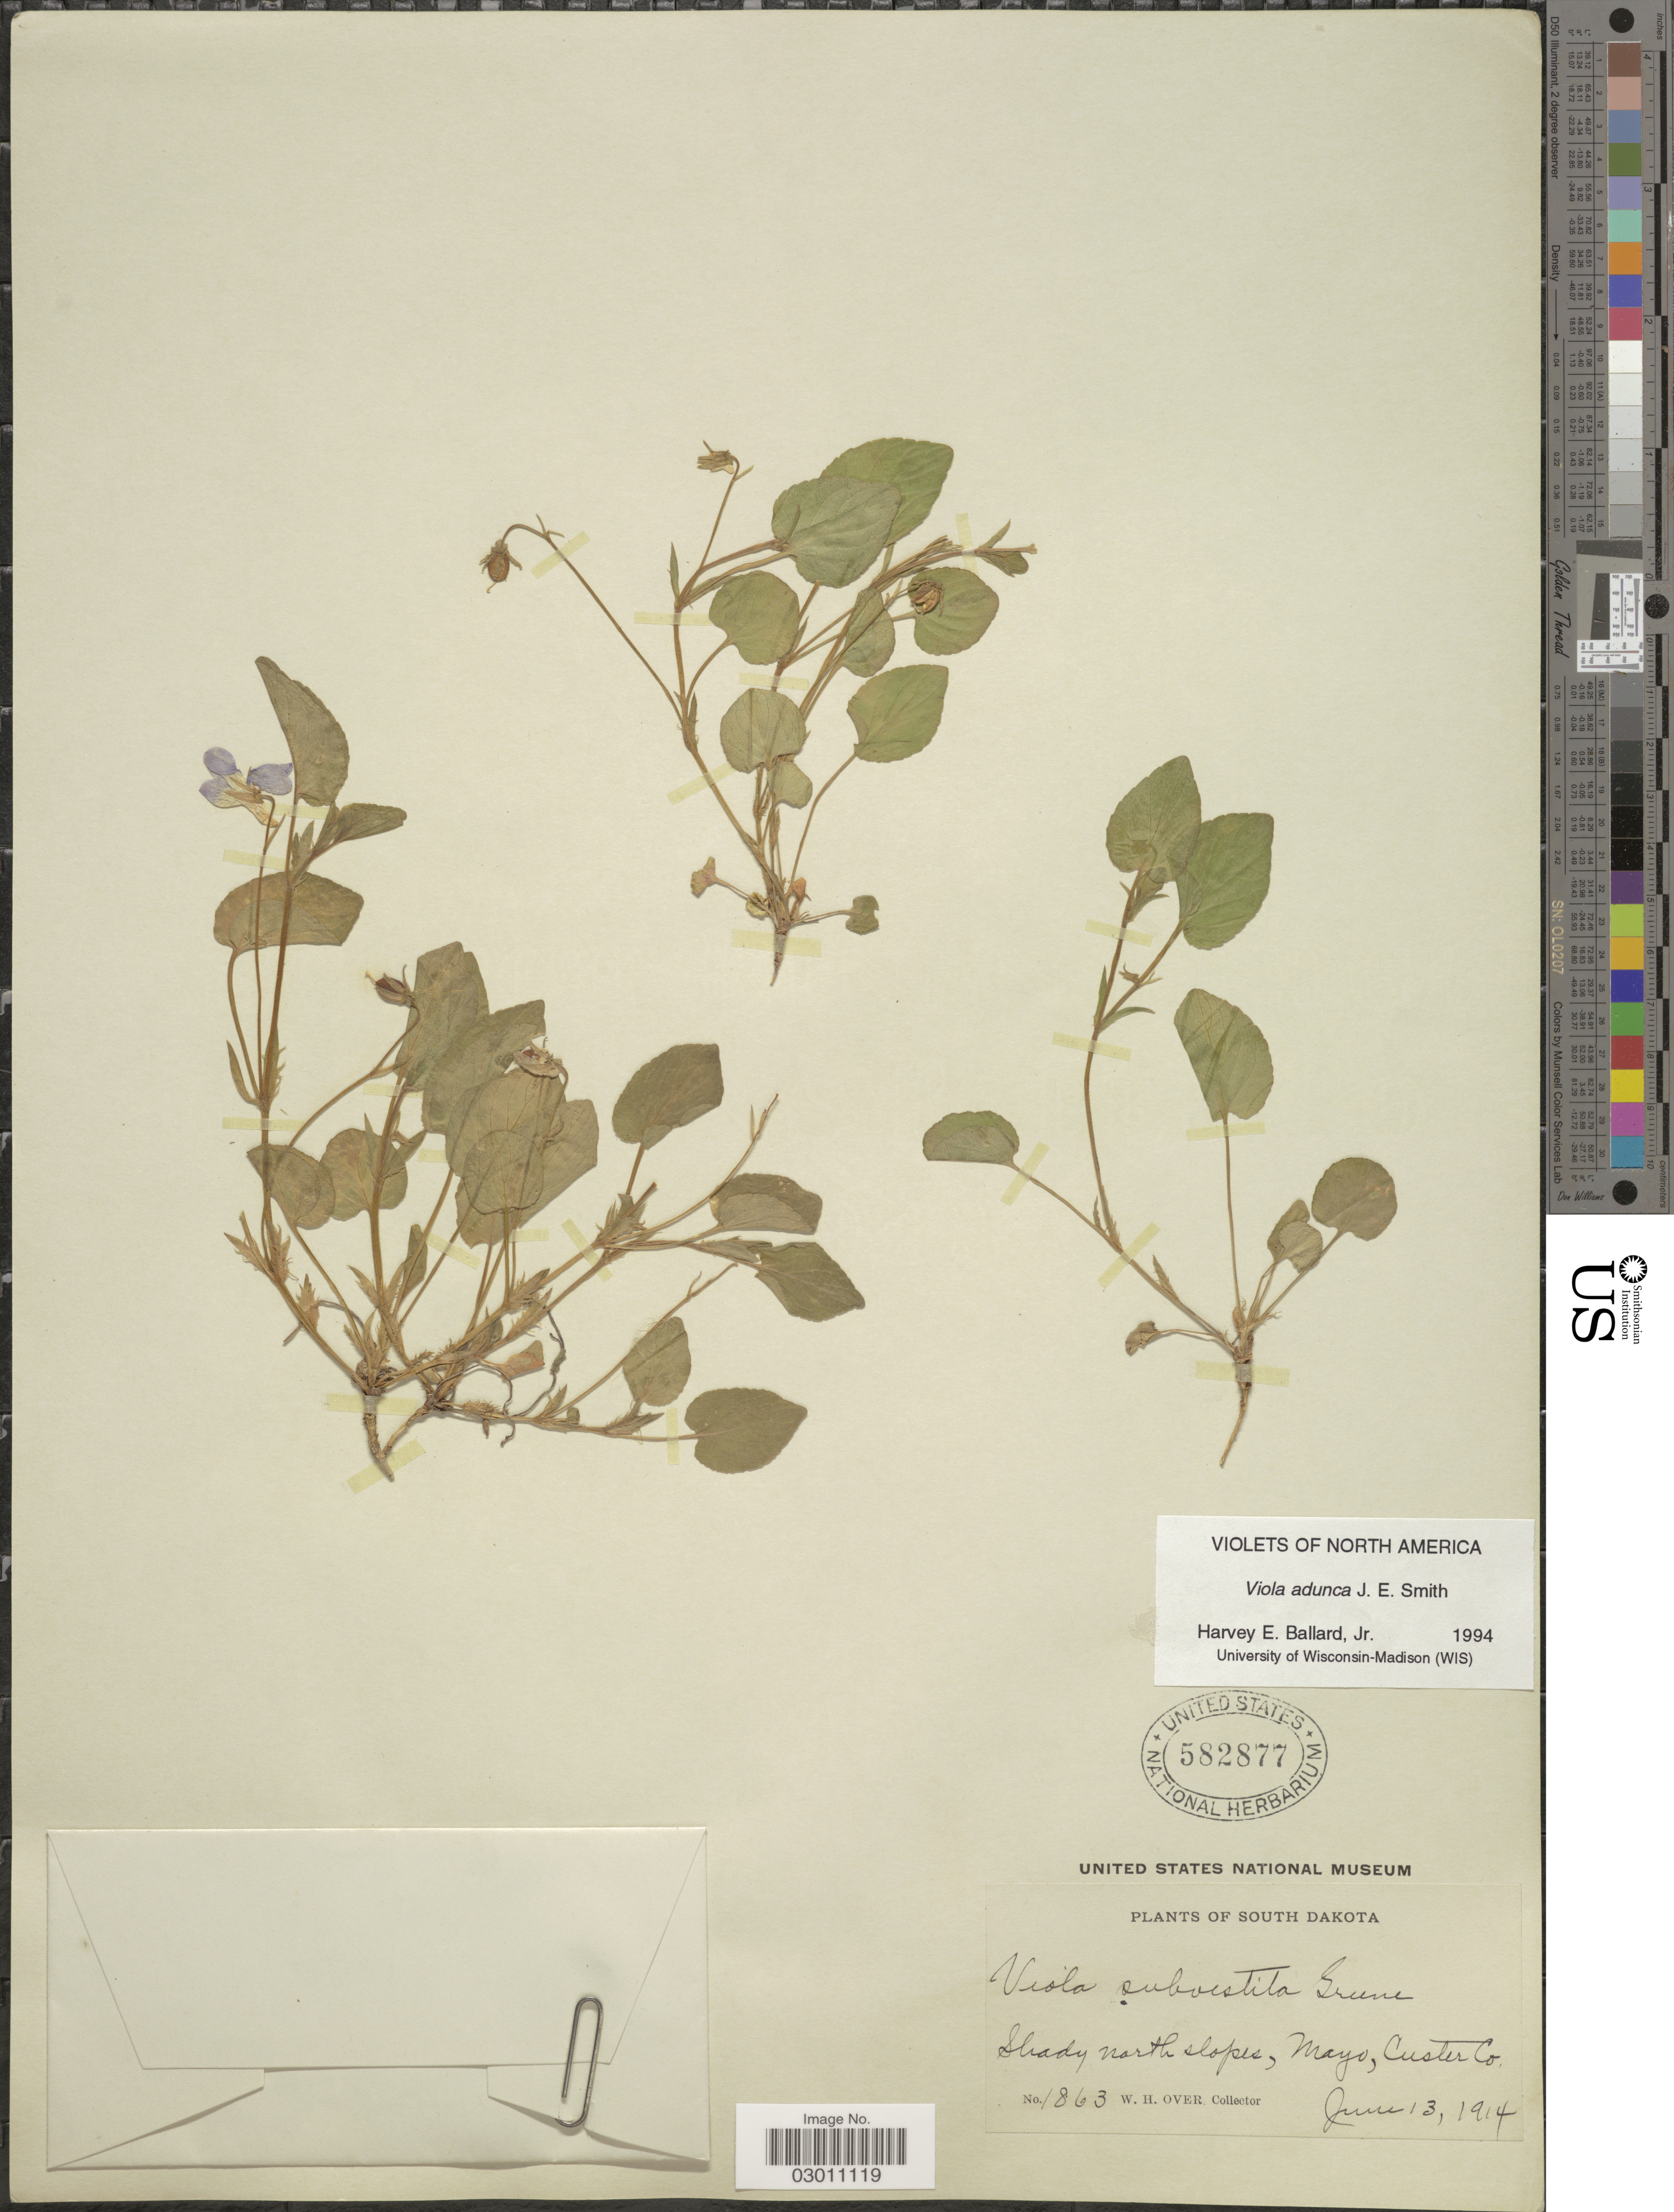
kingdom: Plantae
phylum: Tracheophyta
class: Magnoliopsida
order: Malpighiales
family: Violaceae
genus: Viola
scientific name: Viola adunca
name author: Sm.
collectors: W. Over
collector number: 1863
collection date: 1914-06-13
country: United States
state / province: South Dakota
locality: Shady north slopes, Mayo, Custer Co.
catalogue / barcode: US 582877